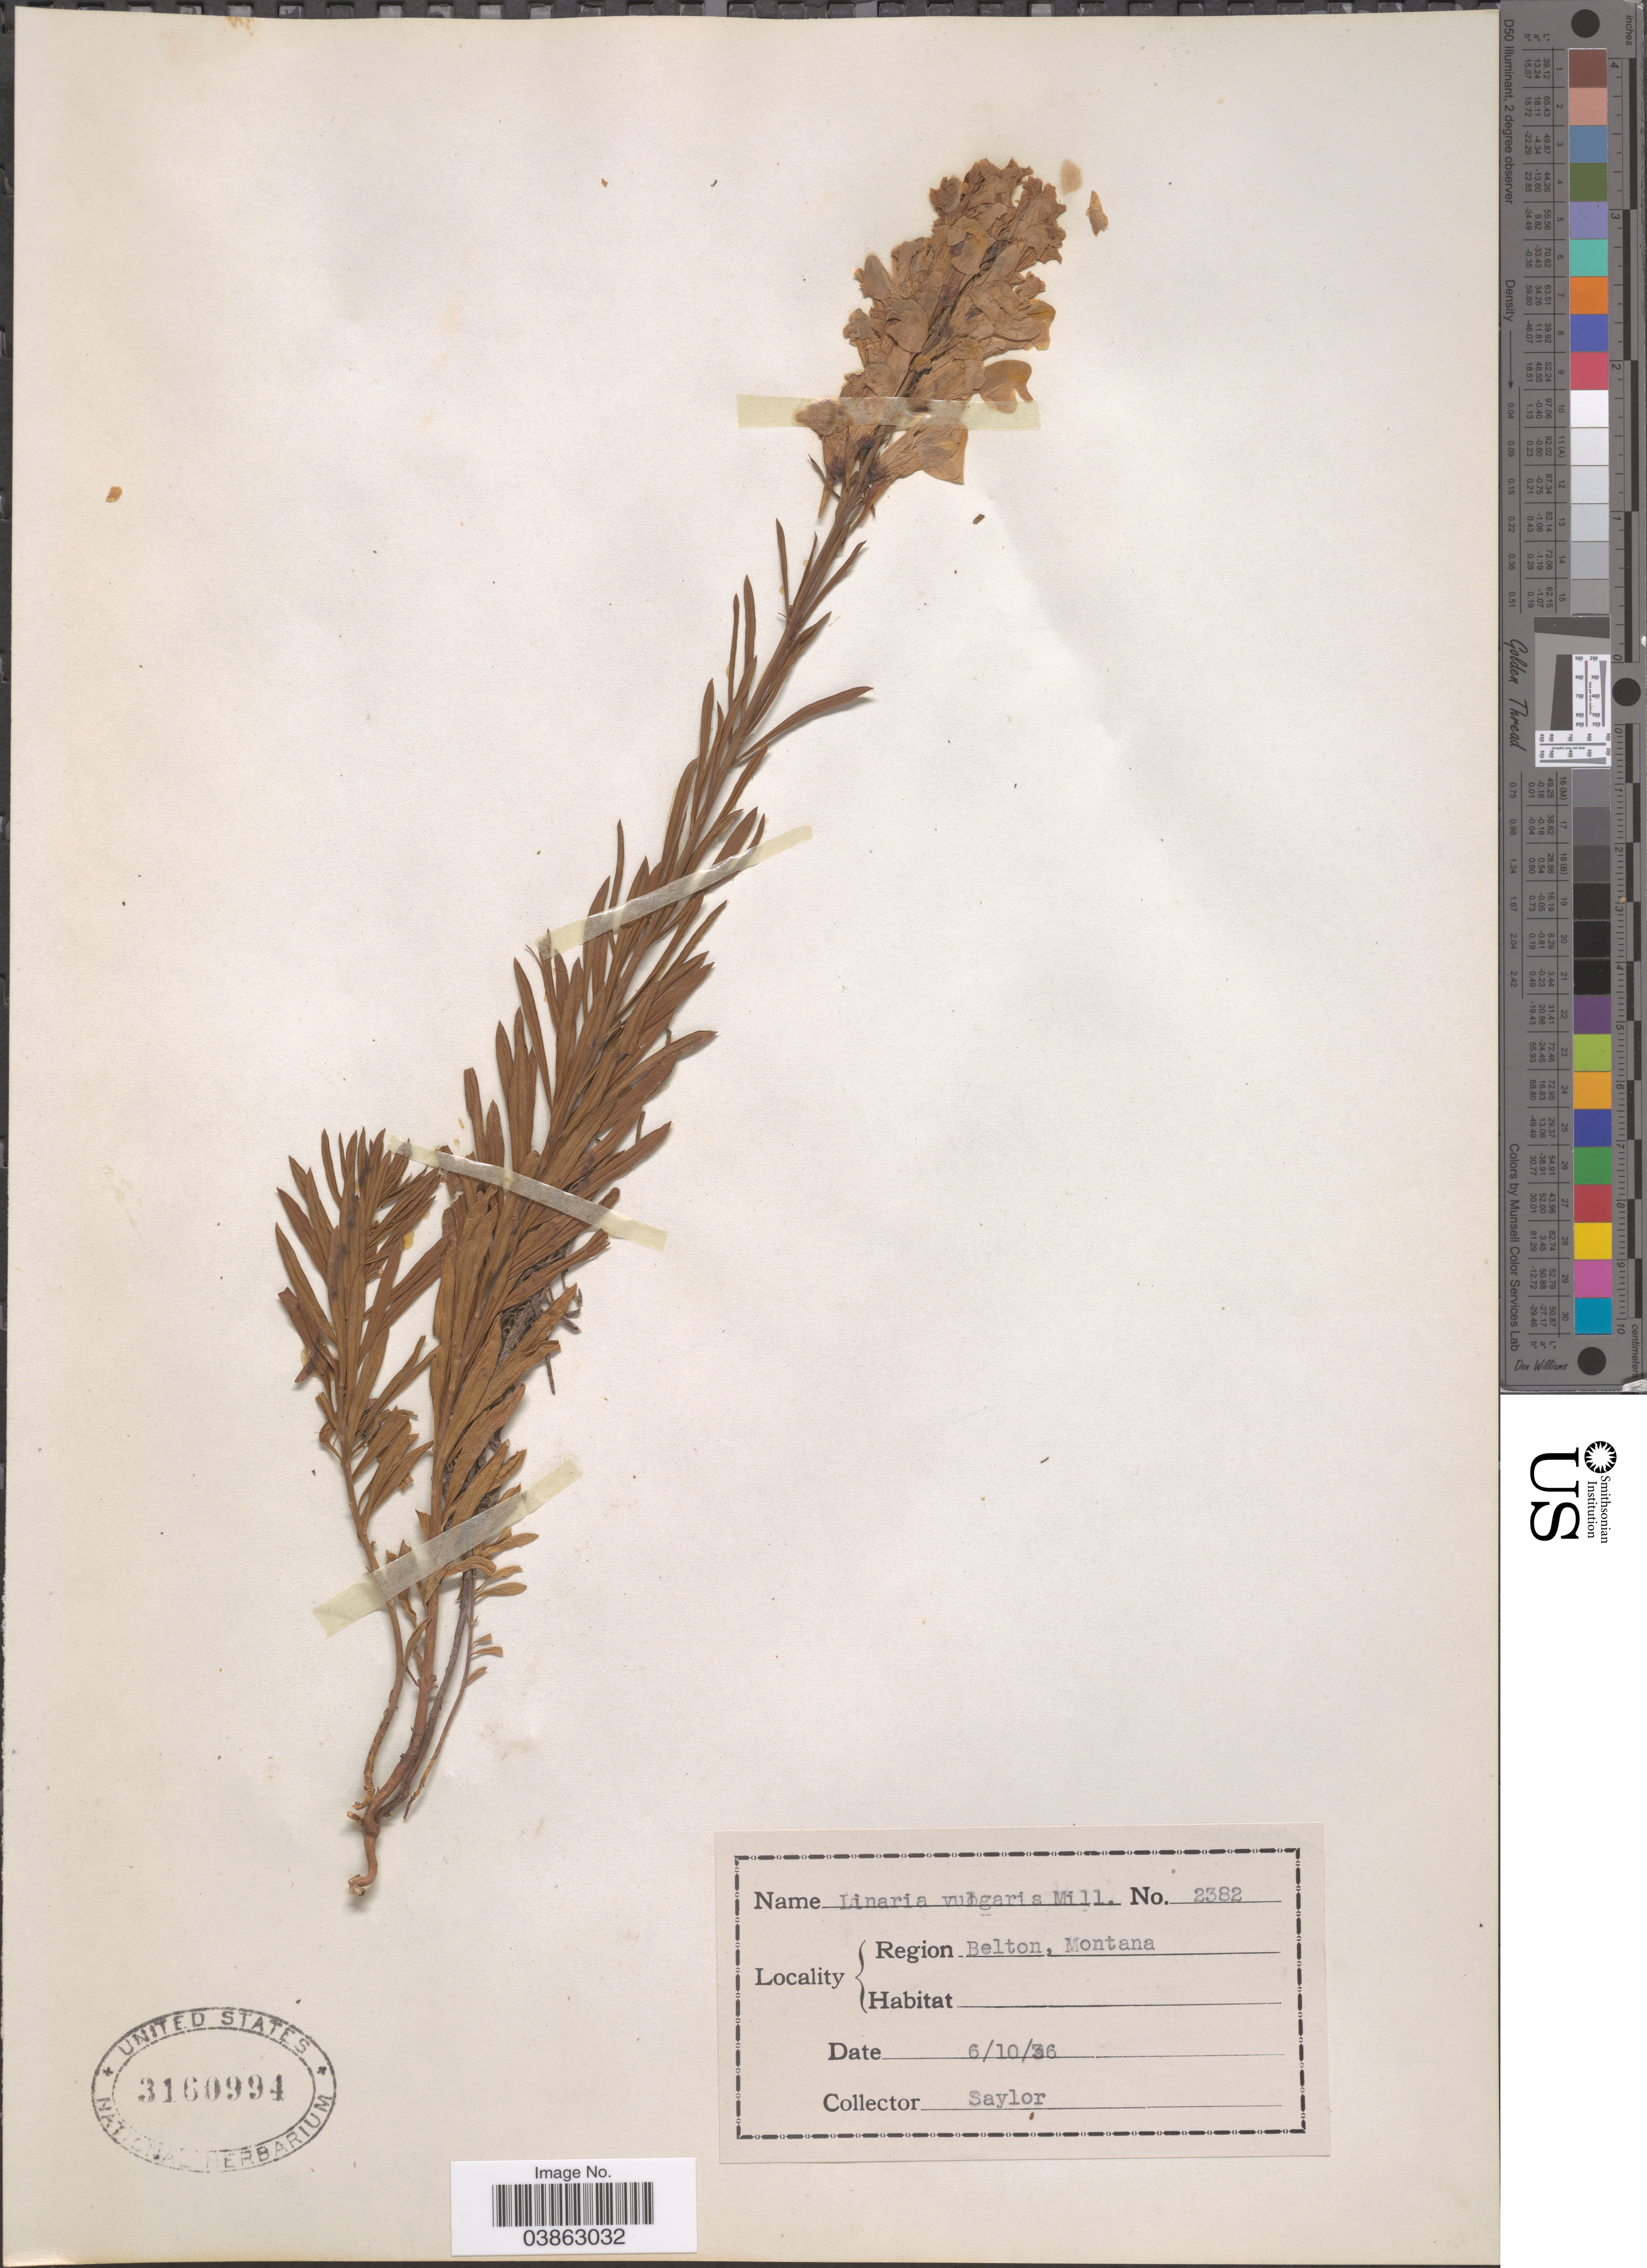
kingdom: Plantae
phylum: Tracheophyta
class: Magnoliopsida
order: Lamiales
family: Plantaginaceae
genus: Linaria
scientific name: Linaria vulgaris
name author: Mill.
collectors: Saylor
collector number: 2382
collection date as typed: Transcribed d/m/y: 10/6/36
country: United States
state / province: Montana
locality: Region Belton.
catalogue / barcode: US 3160994